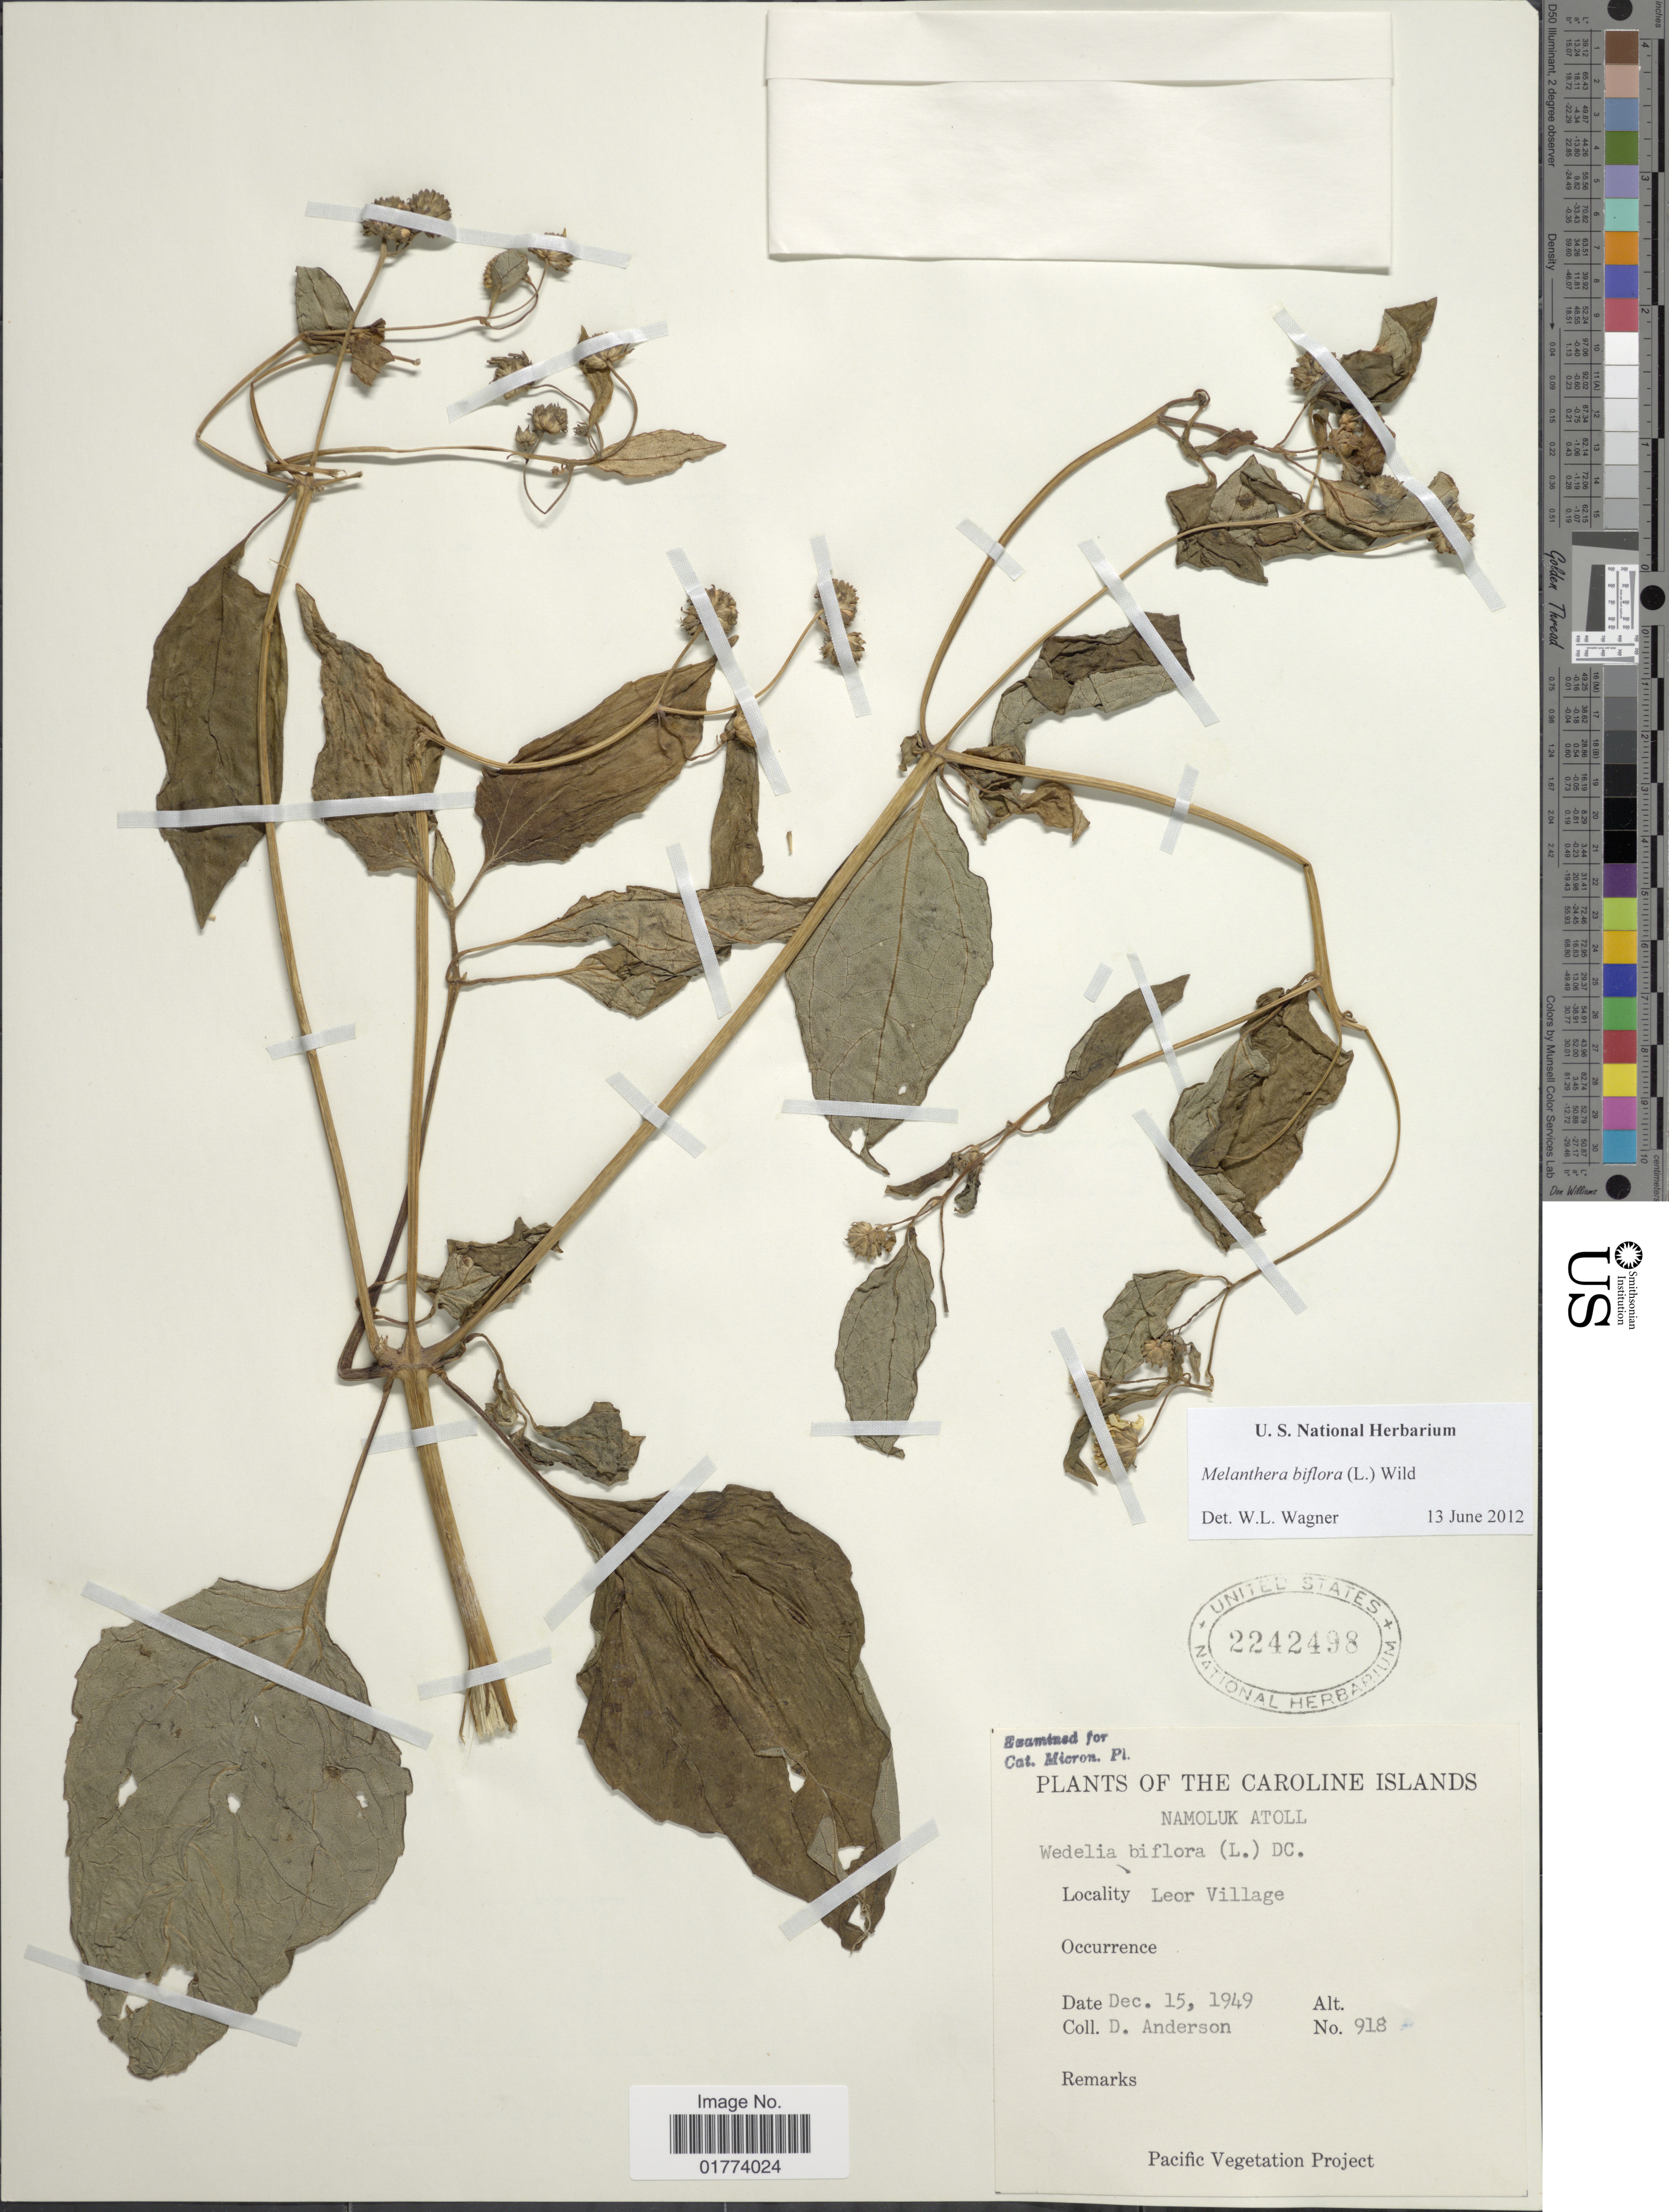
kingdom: Plantae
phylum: Tracheophyta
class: Magnoliopsida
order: Asterales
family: Asteraceae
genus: Wollastonia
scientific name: Wollastonia biflora var. biflora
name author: (L.) DC.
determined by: Wagner, W. L., (BOT), Smithsonian Institution - National Museum of Natural History (UNITED STATES)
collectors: D. Anderson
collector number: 918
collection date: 1949-12-15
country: Micronesia, Federated States of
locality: Caroline Islands, Namoluk Atoll, Leor Village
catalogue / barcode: US 2242498